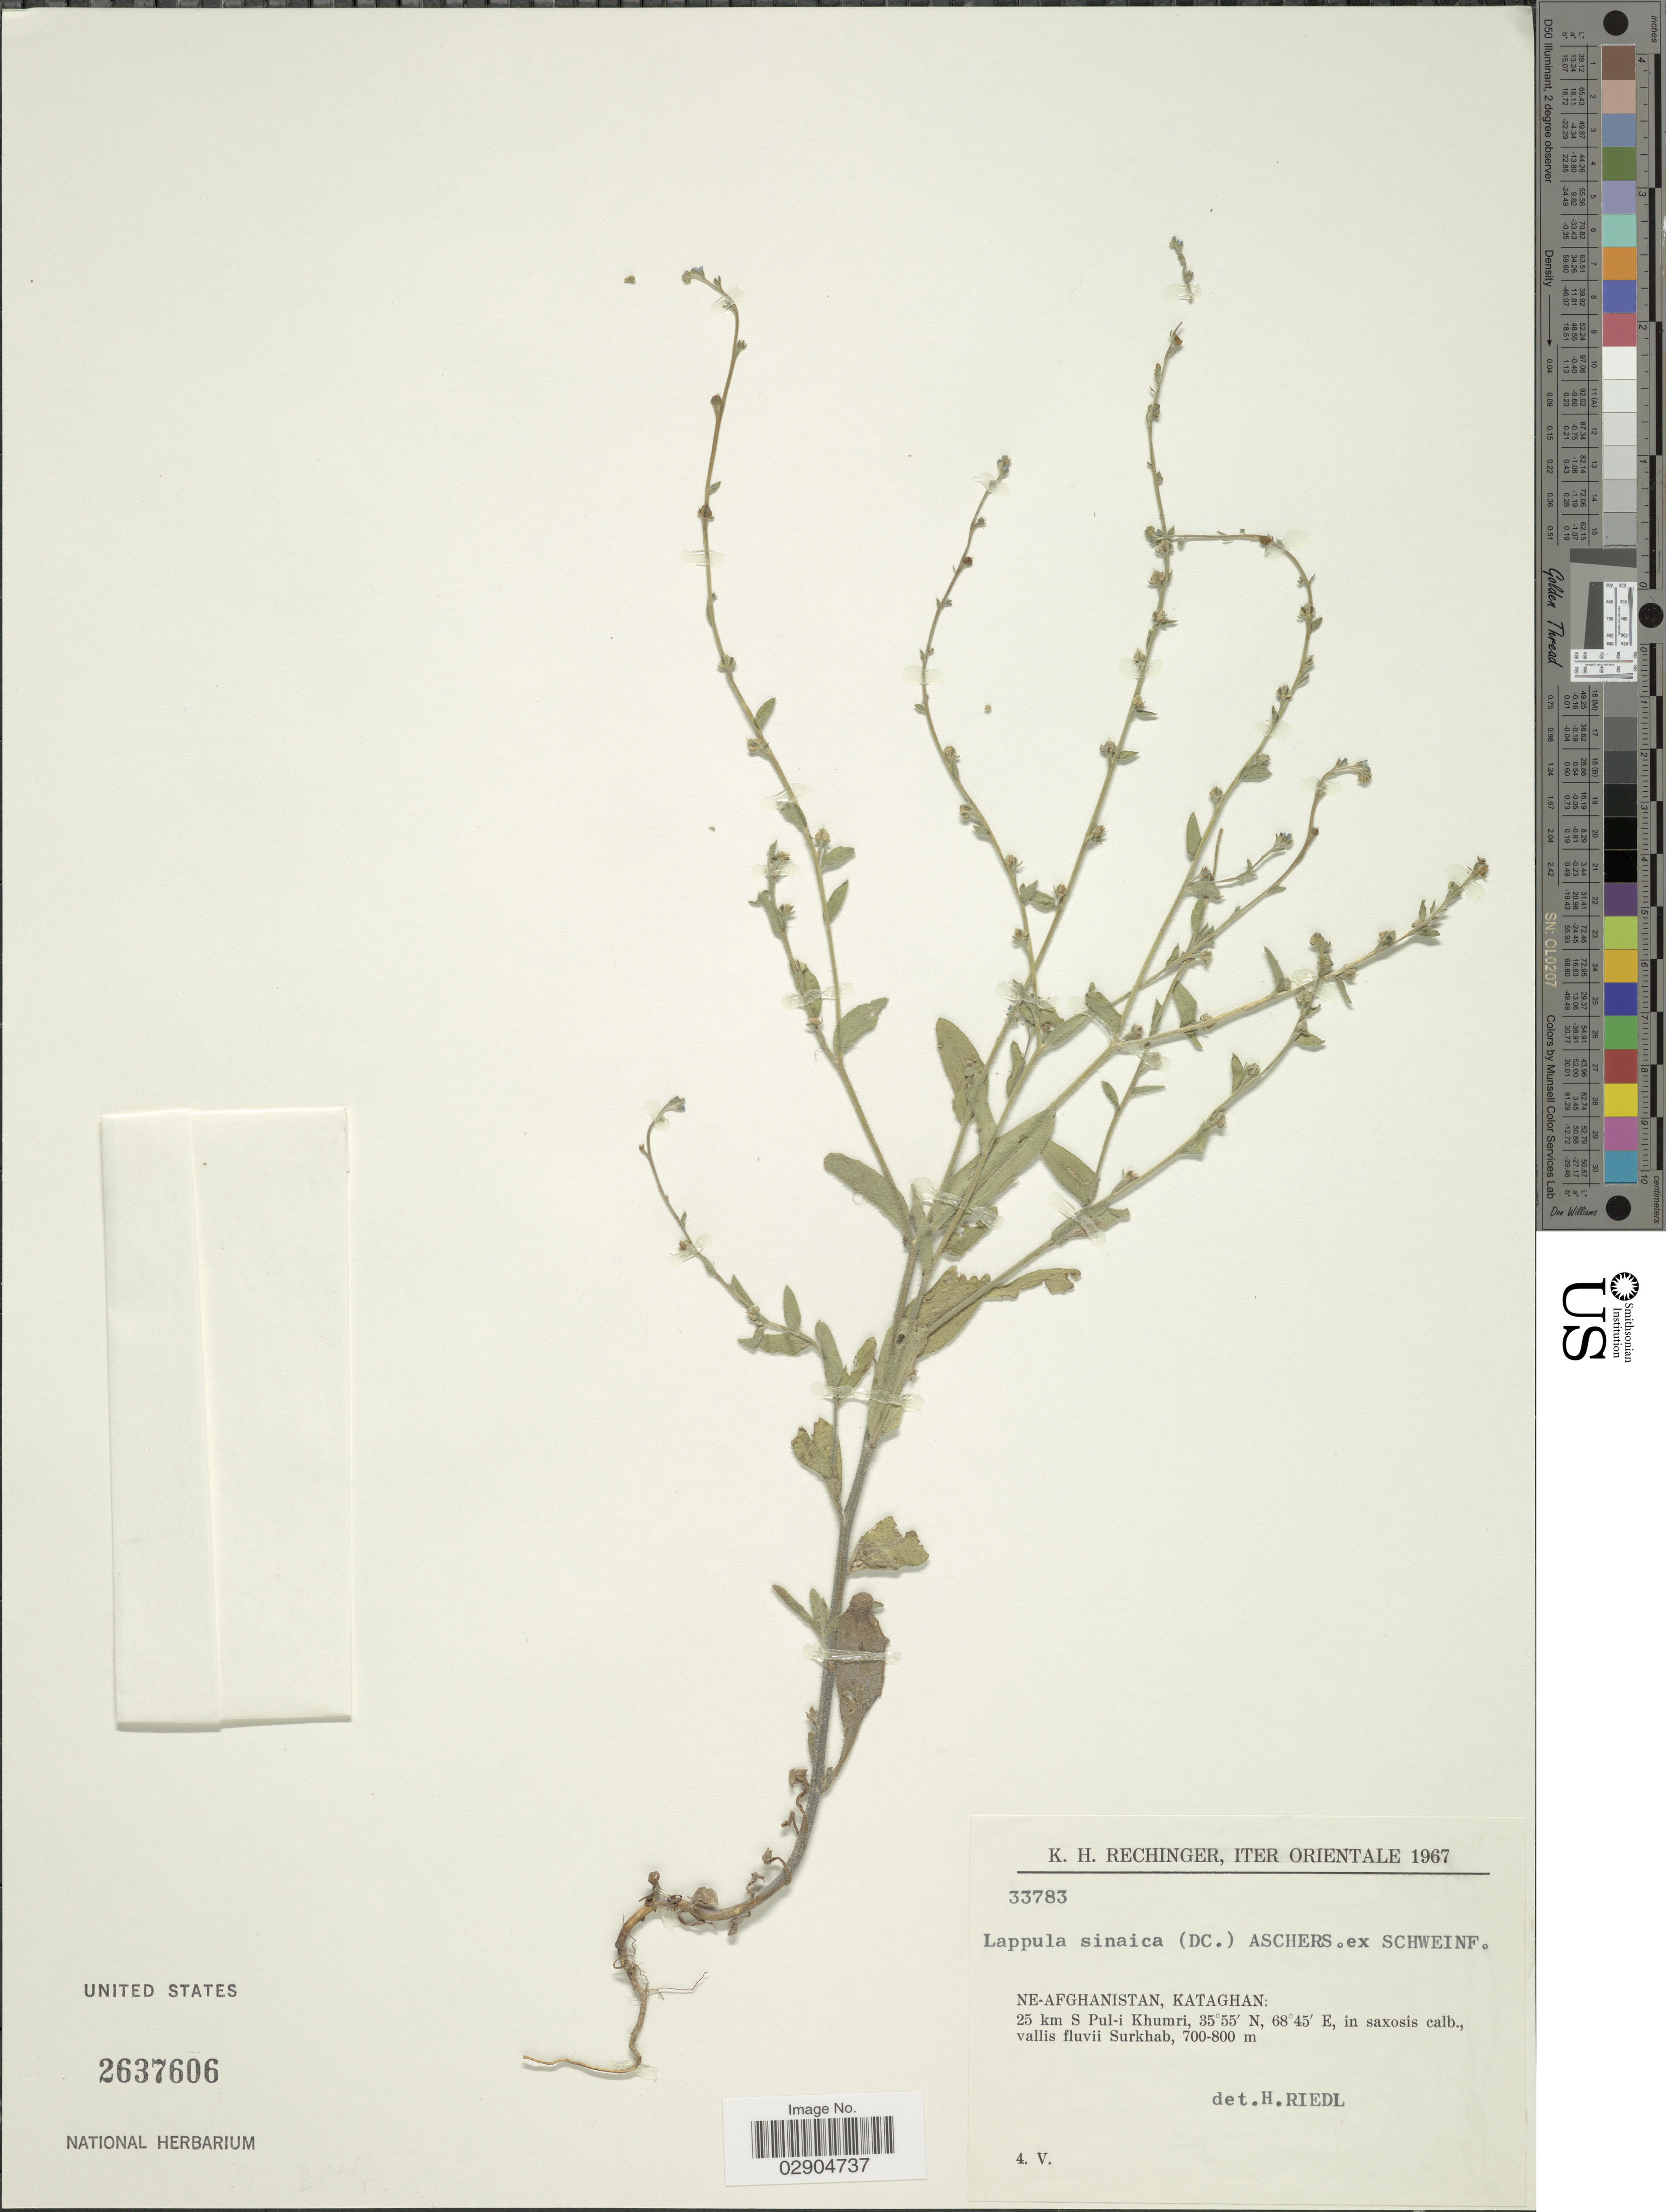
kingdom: Plantae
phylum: Tracheophyta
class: Magnoliopsida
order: Boraginales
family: Boraginaceae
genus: Lappula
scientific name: Lappula sinaica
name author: (A. DC.) Asch. & Schweinf.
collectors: K. H. Rechinger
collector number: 33783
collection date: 1967-05-04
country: Afghanistan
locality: NE-Afghanistan, Kataghan: 25 km S Pul-i Khumri, in saxosis calb., vallis fluvii Surkhab.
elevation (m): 700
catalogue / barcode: US 2637606